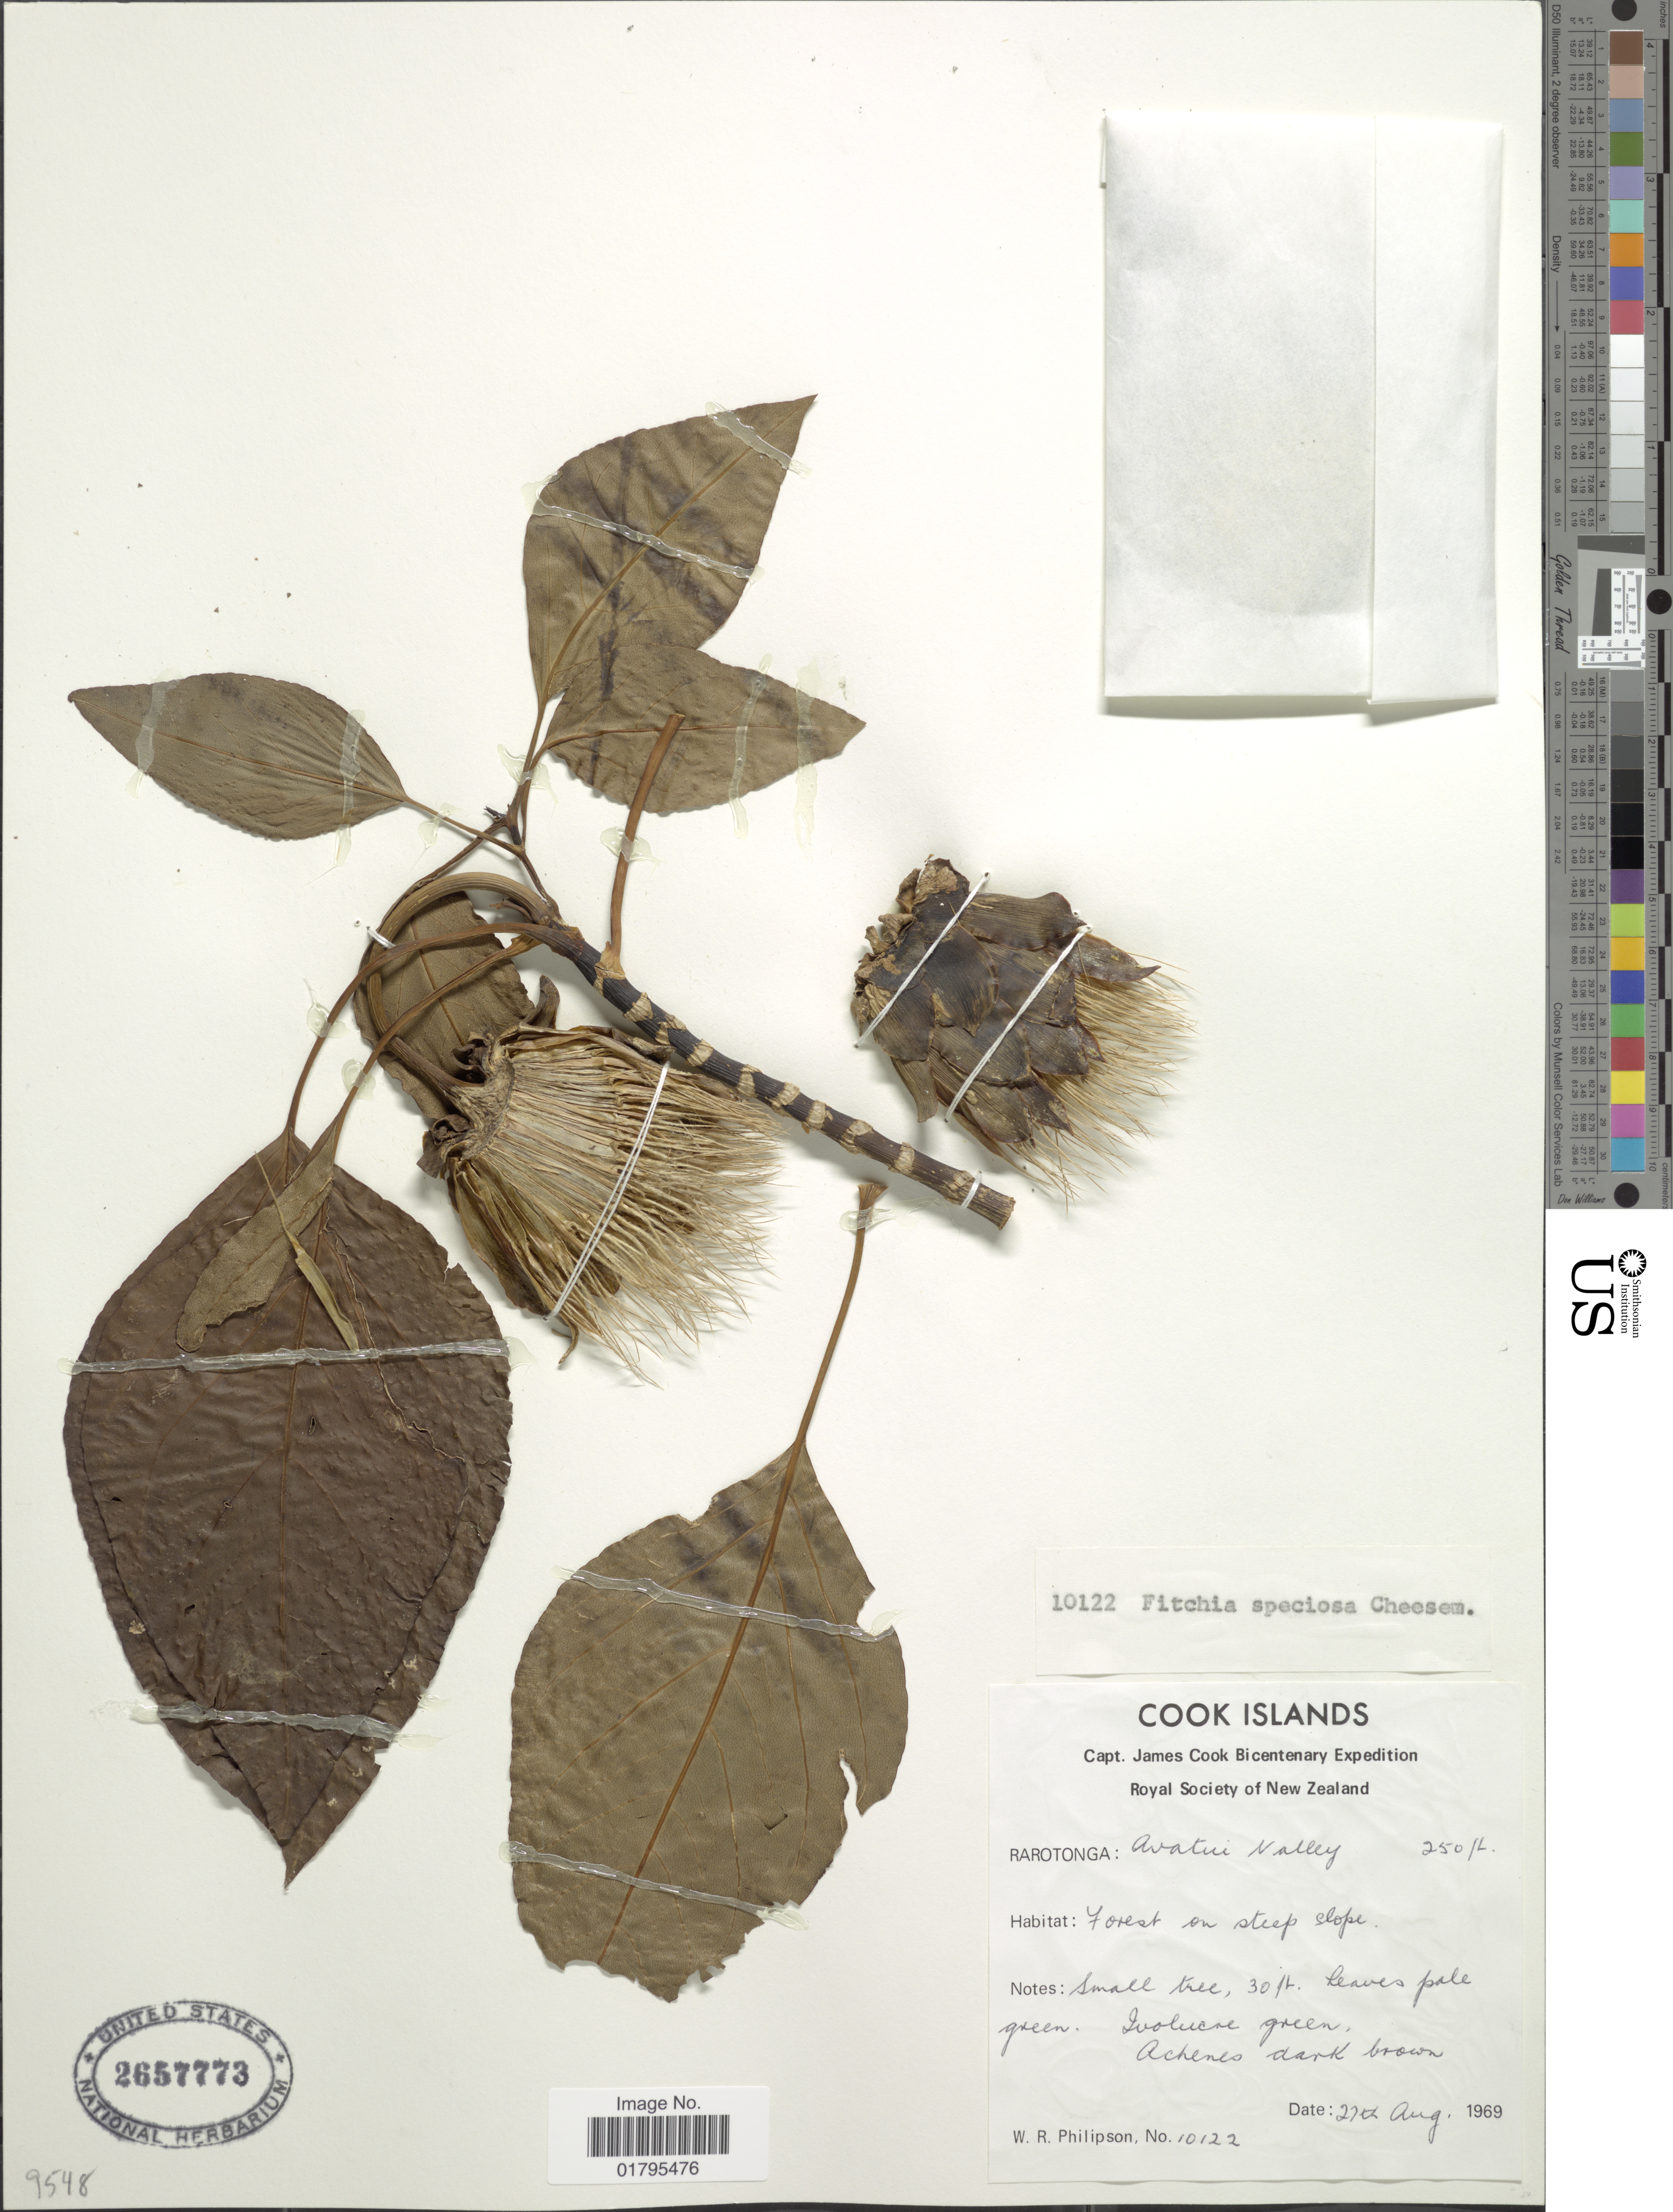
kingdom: Plantae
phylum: Tracheophyta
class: Magnoliopsida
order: Asterales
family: Asteraceae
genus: Fitchia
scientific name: Fitchia speciosa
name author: Cheeseman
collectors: W. R. Philipson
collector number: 10122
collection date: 1969-08-22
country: Cook Islands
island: Rarotonga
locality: Rarotonga: Avatui Valley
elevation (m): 76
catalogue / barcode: US 2657773